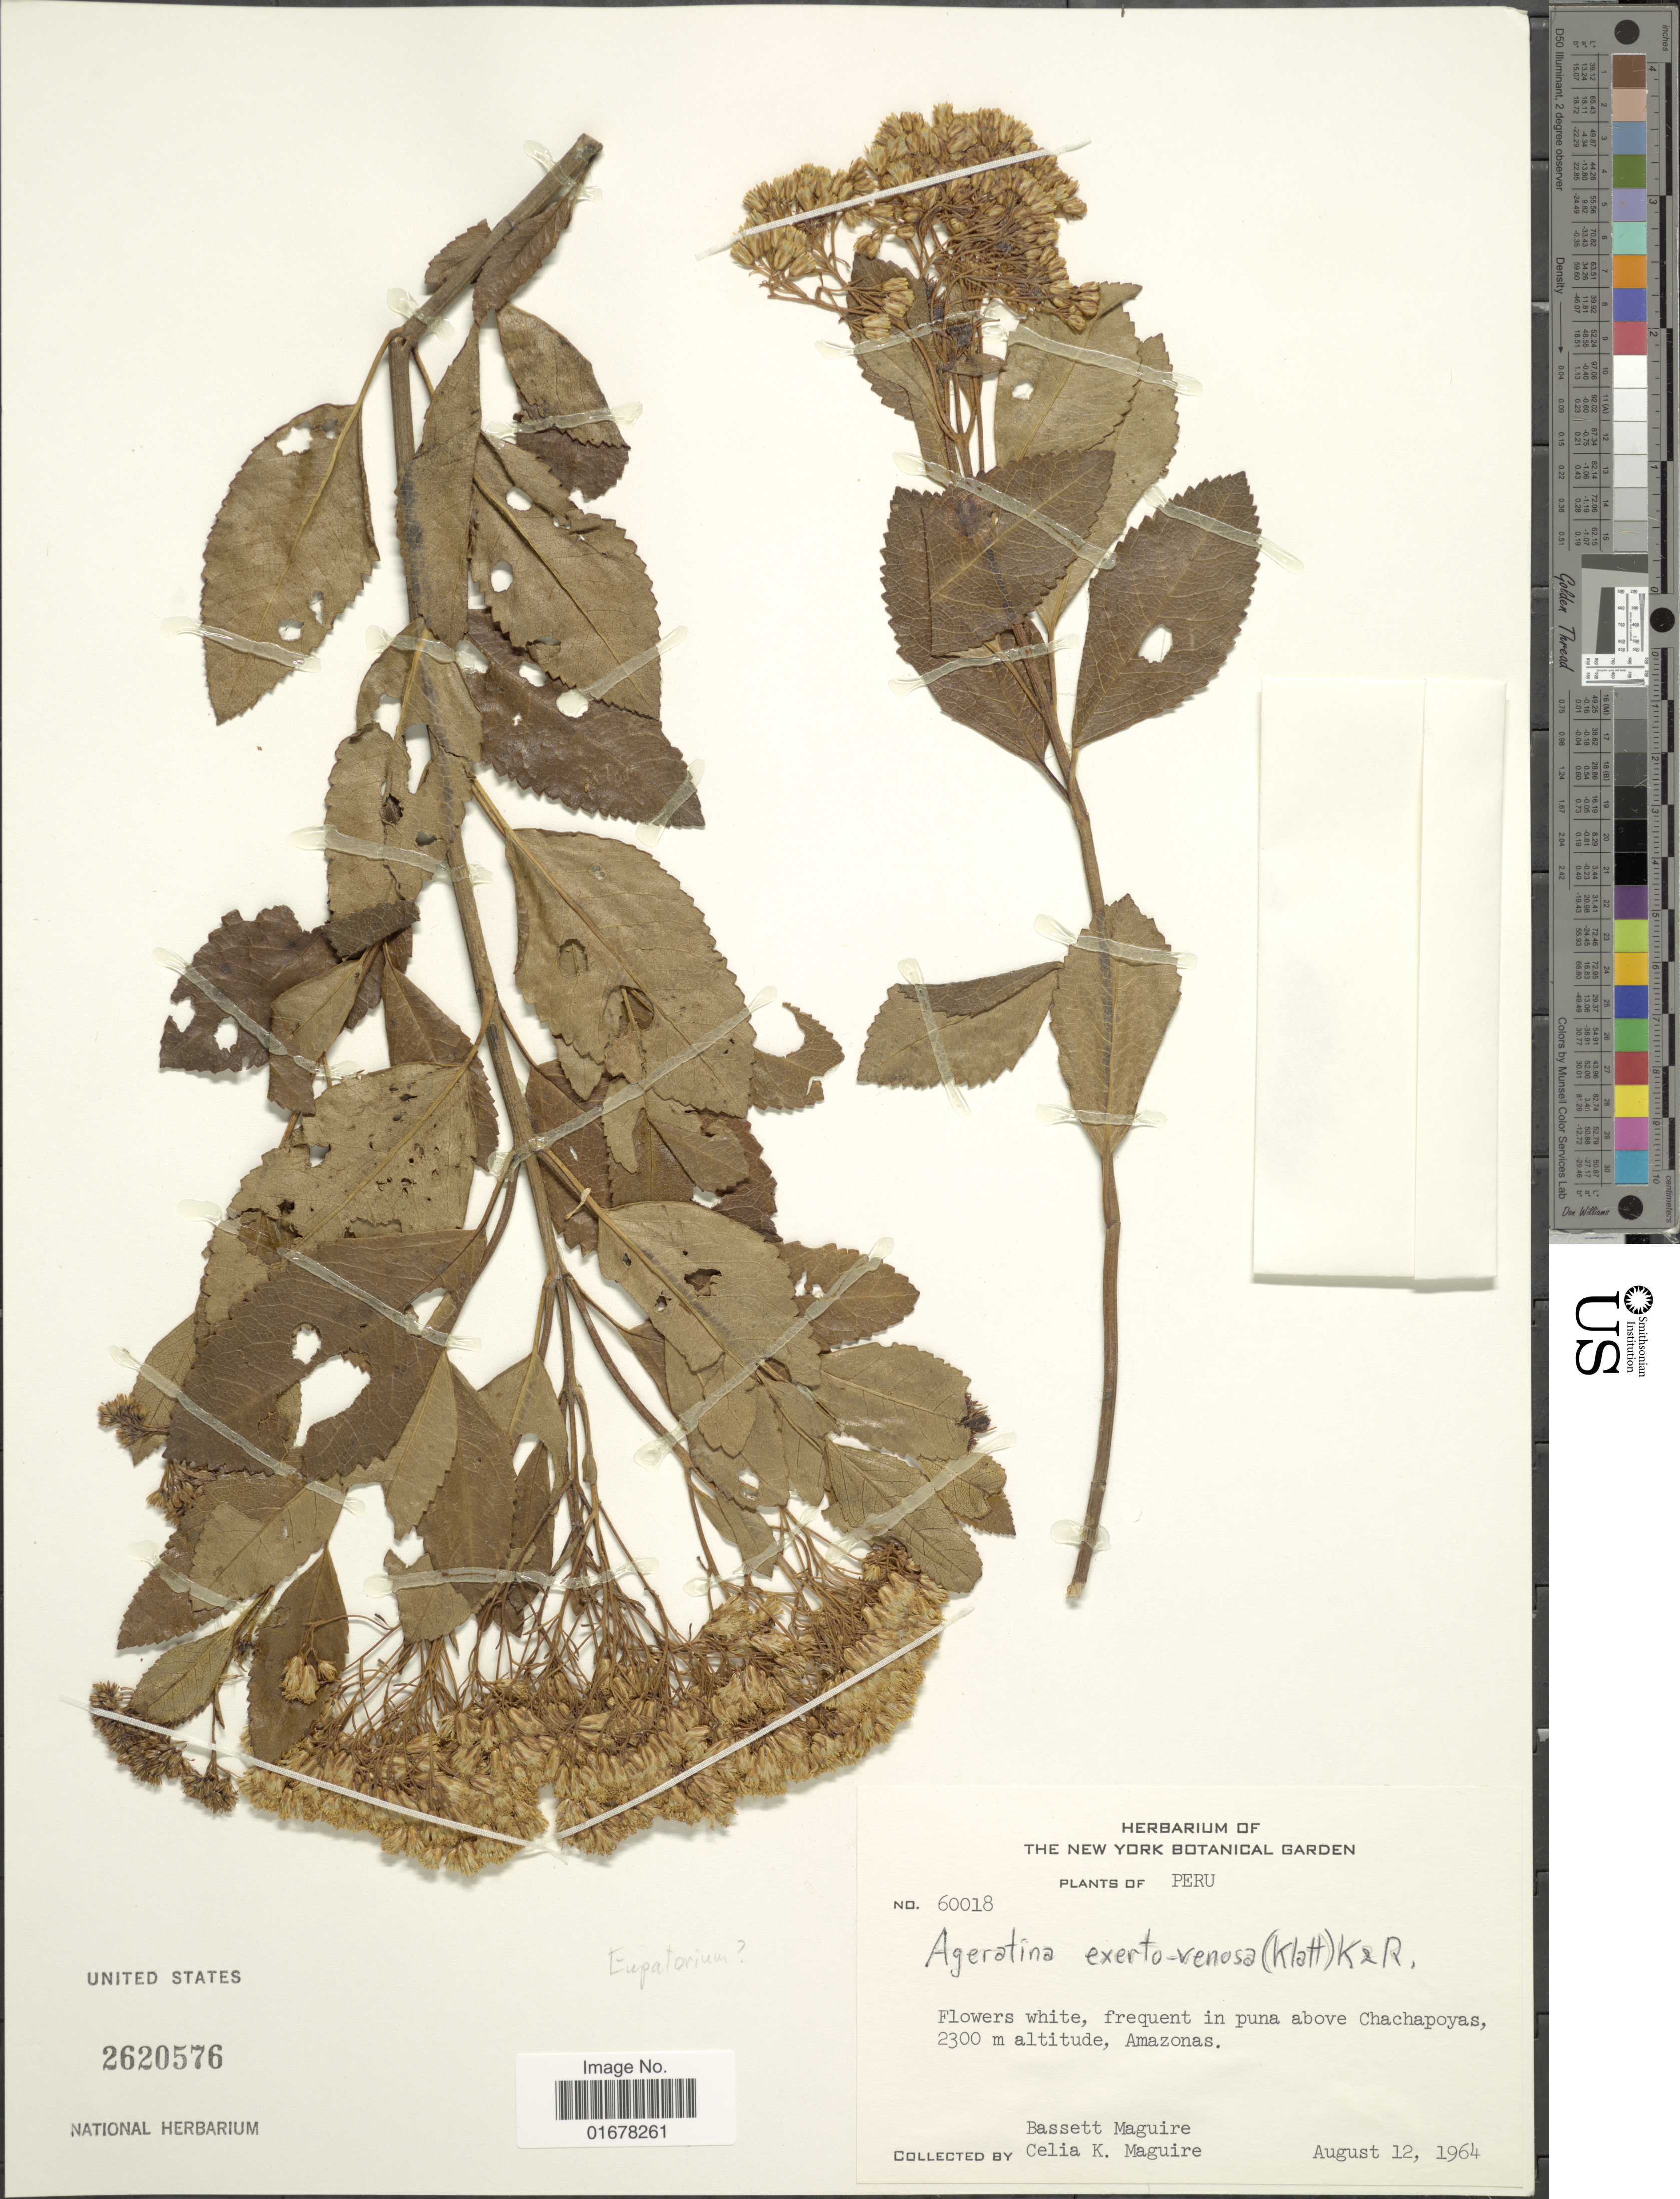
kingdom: Plantae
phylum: Tracheophyta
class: Magnoliopsida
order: Asterales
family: Asteraceae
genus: Ageratina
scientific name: Ageratina exserto-venosa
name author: (Klatt) R.M. King & H. Rob.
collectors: B. Maguire & C. K. Maguire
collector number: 60018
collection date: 1964-08-12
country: Peru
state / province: Amazonas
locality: Flowers white, frequent in puna above Chachapoyas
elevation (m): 2300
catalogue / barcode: US 2620576